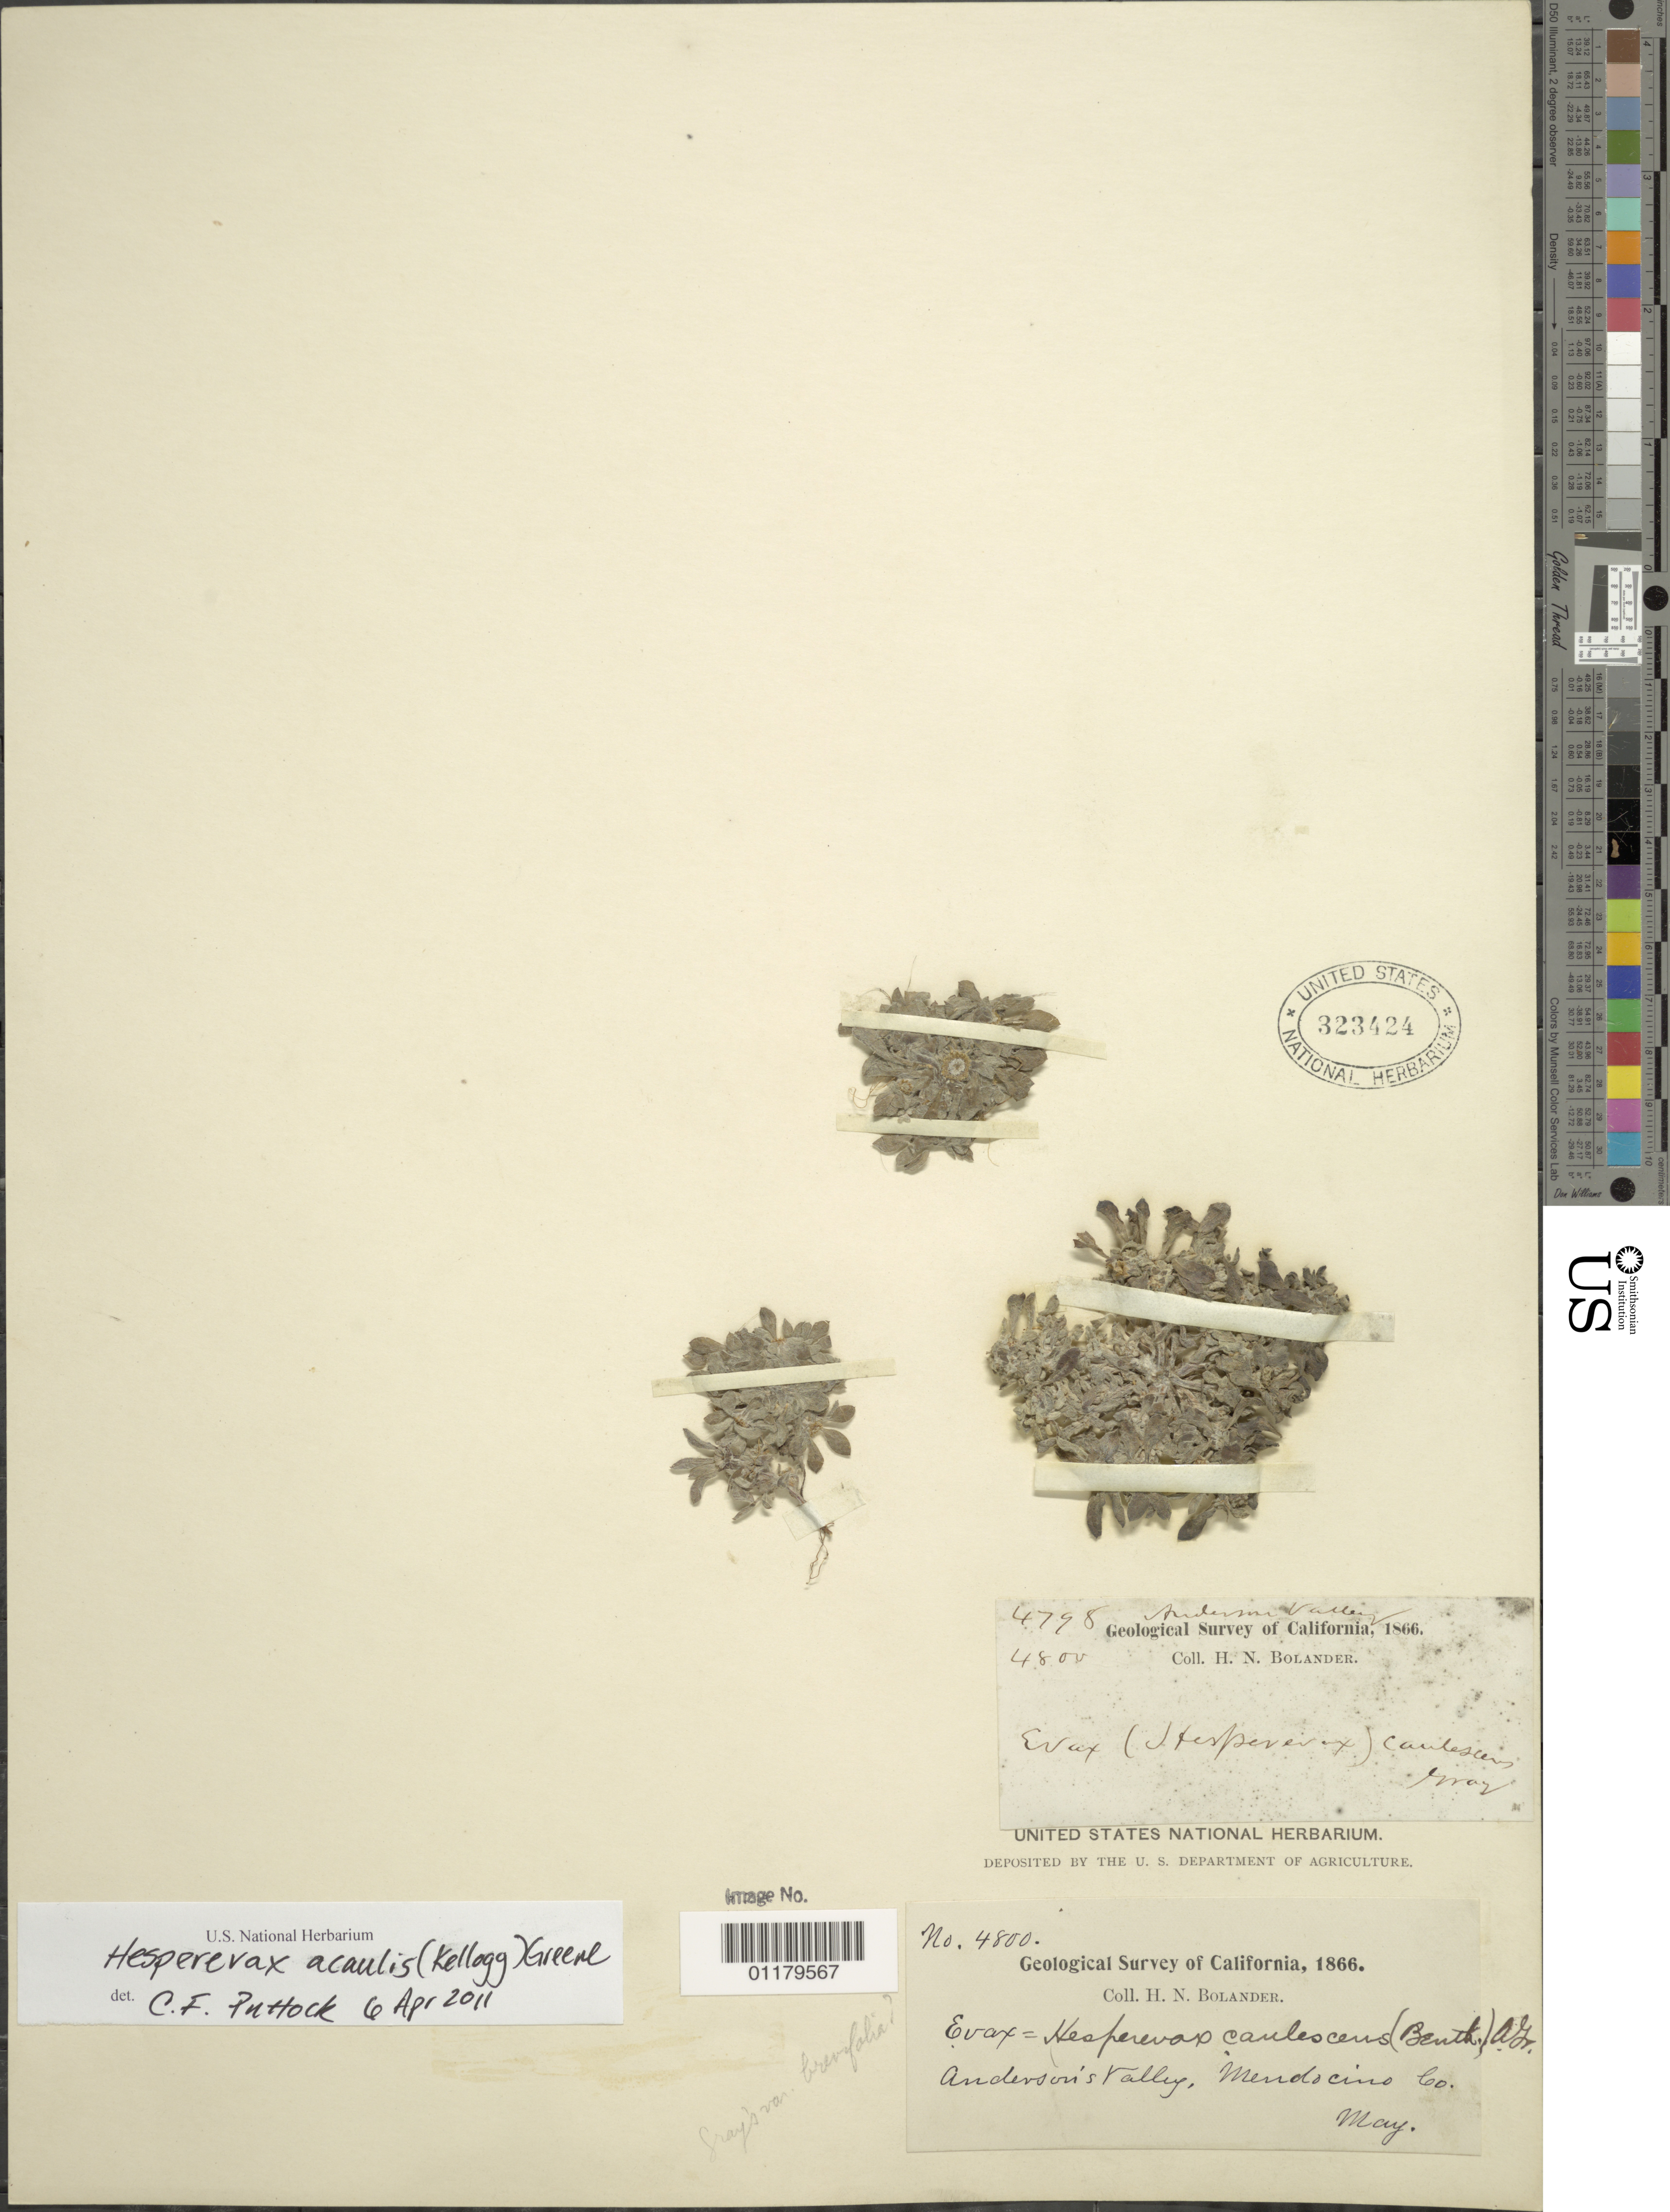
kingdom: Plantae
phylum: Tracheophyta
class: Magnoliopsida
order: Asterales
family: Asteraceae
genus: Hesperevax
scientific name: Hesperevax acaulis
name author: (Kellogg) Greene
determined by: Puttock, C. F.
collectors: H. Bolander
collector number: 4800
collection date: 1866-05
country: United States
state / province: California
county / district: Mendocino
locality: Anderson's Valley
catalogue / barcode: US 323424